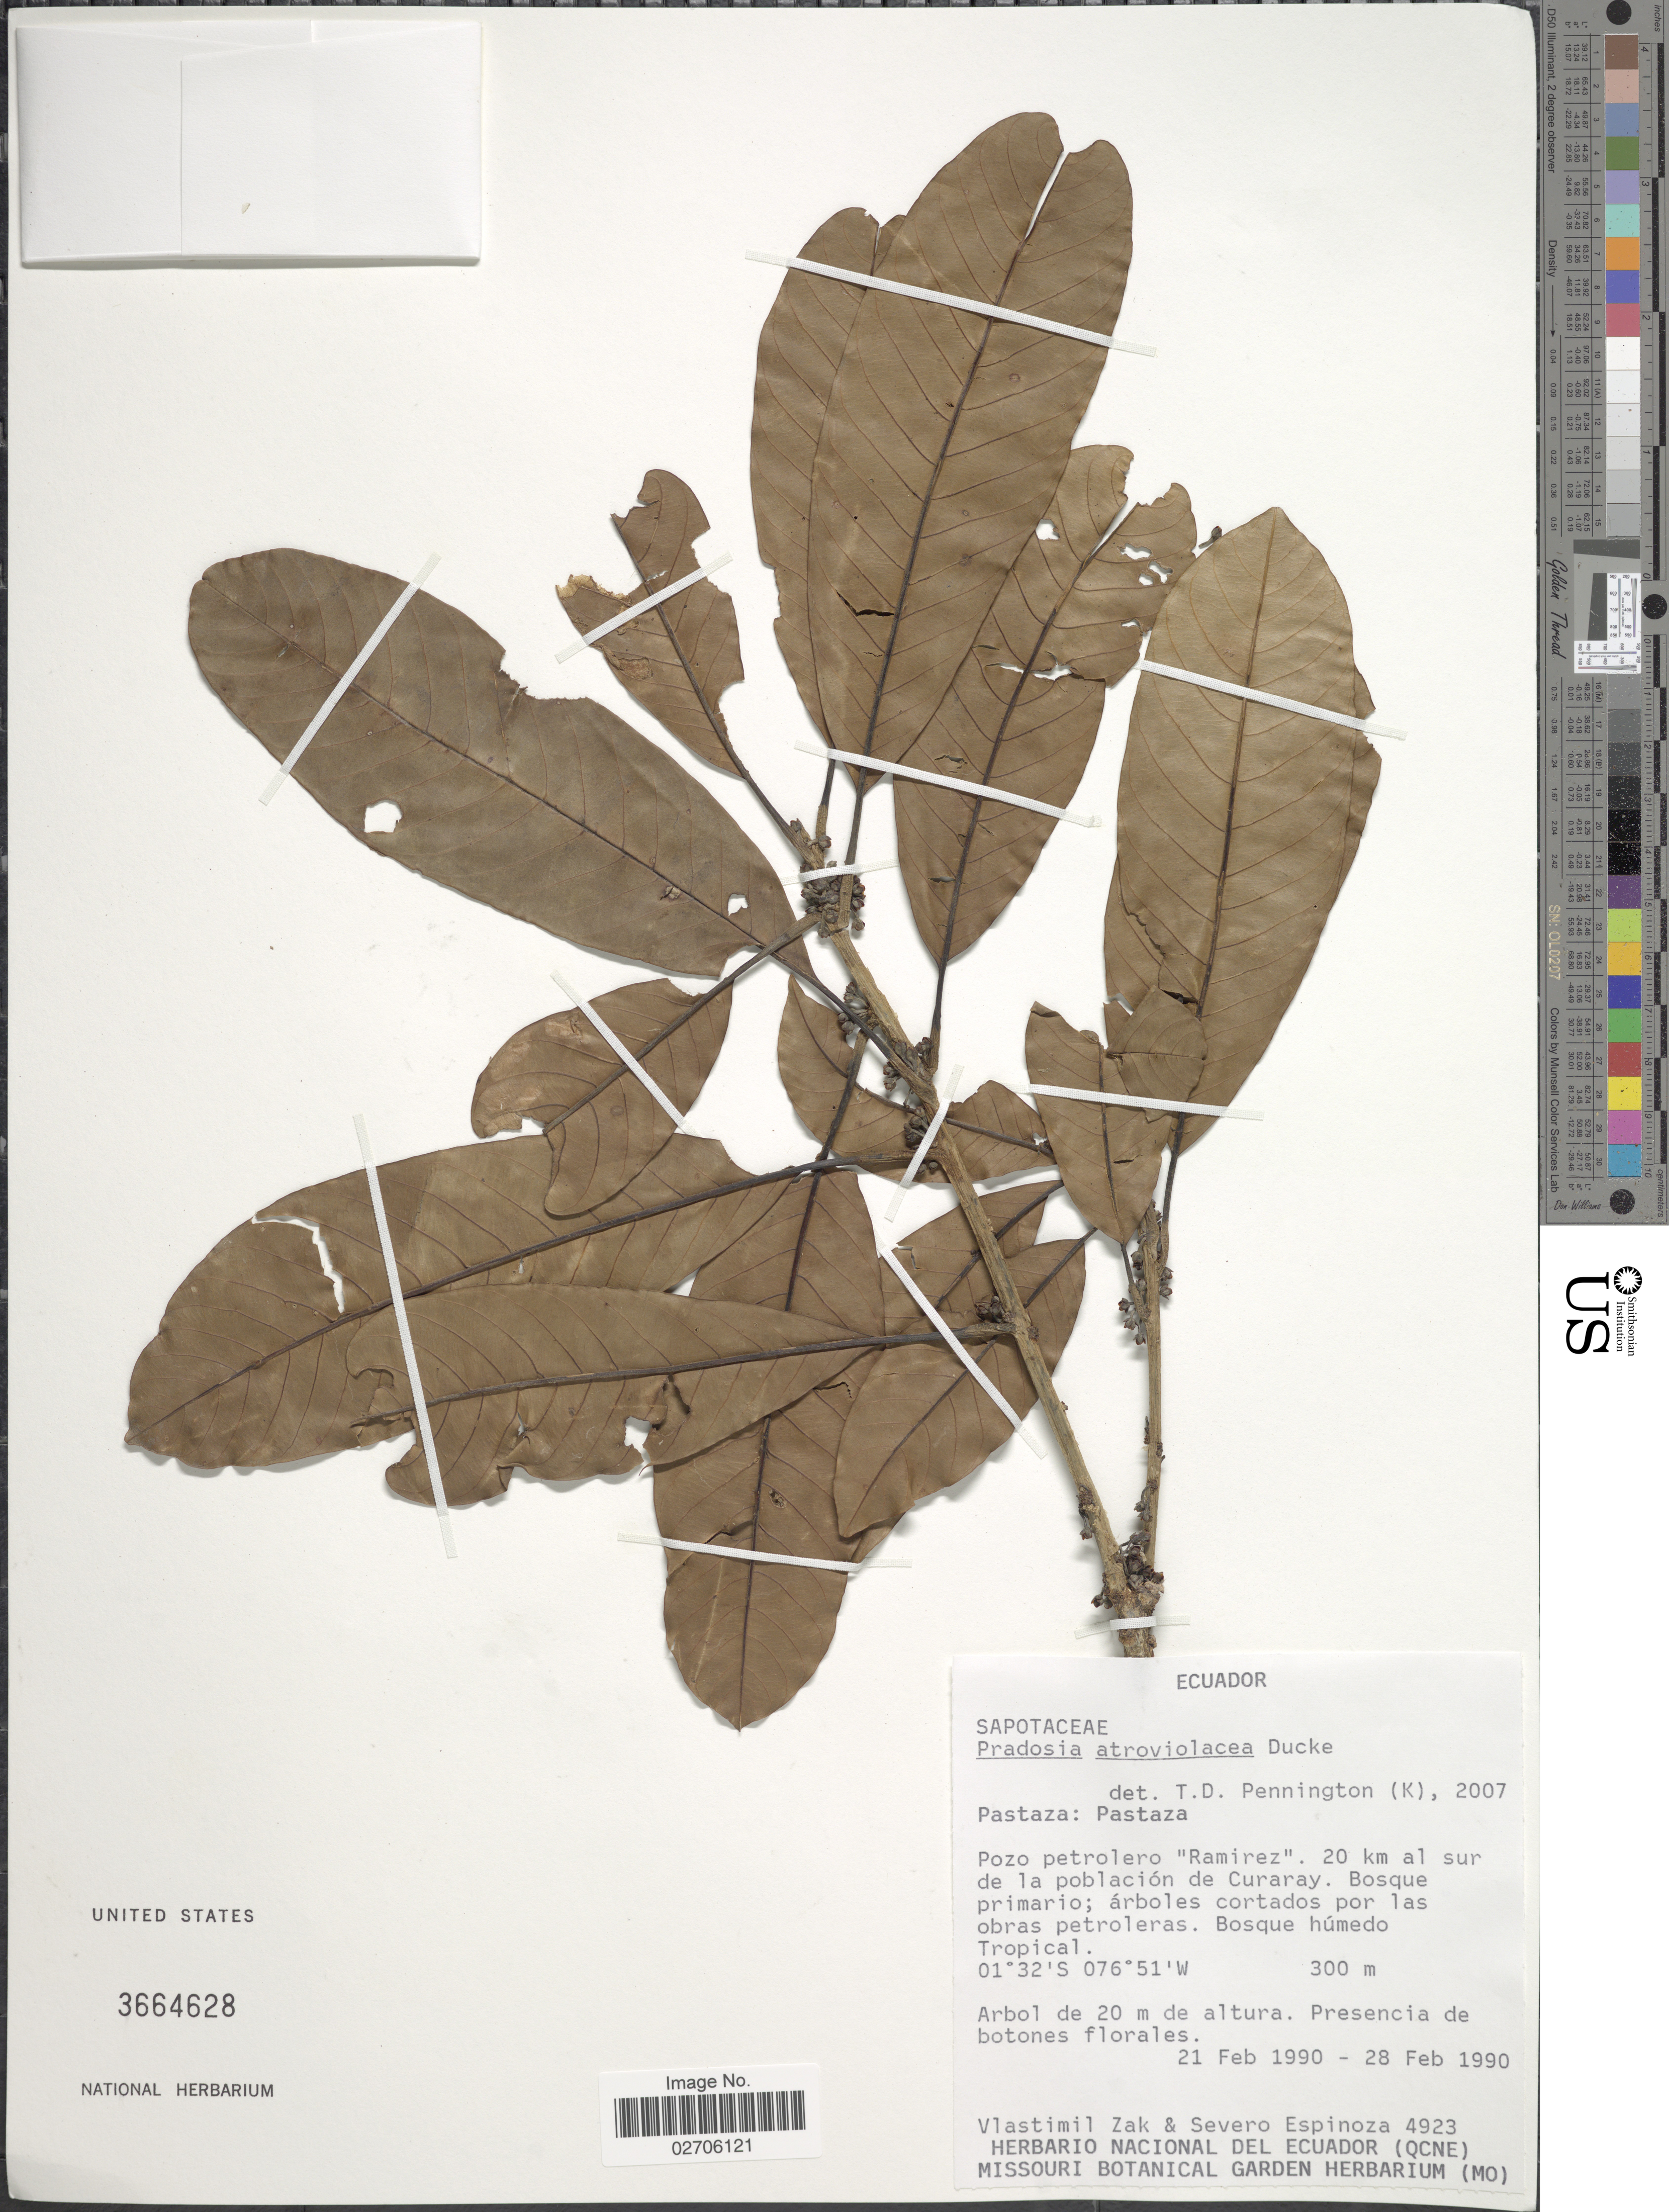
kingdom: Plantae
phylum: Tracheophyta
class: Magnoliopsida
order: Ericales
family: Sapotaceae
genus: Pradosia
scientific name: Pradosia atroviolacea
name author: Ducke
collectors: V. Zak & S. Espinoza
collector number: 4923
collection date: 1990-02-21/1990-02-28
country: Ecuador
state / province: Pastaza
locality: Pastaza. Pozo petrolero "Ramirez". 20 km al sur de la población de Curaray.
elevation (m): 300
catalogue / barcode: US 3664628